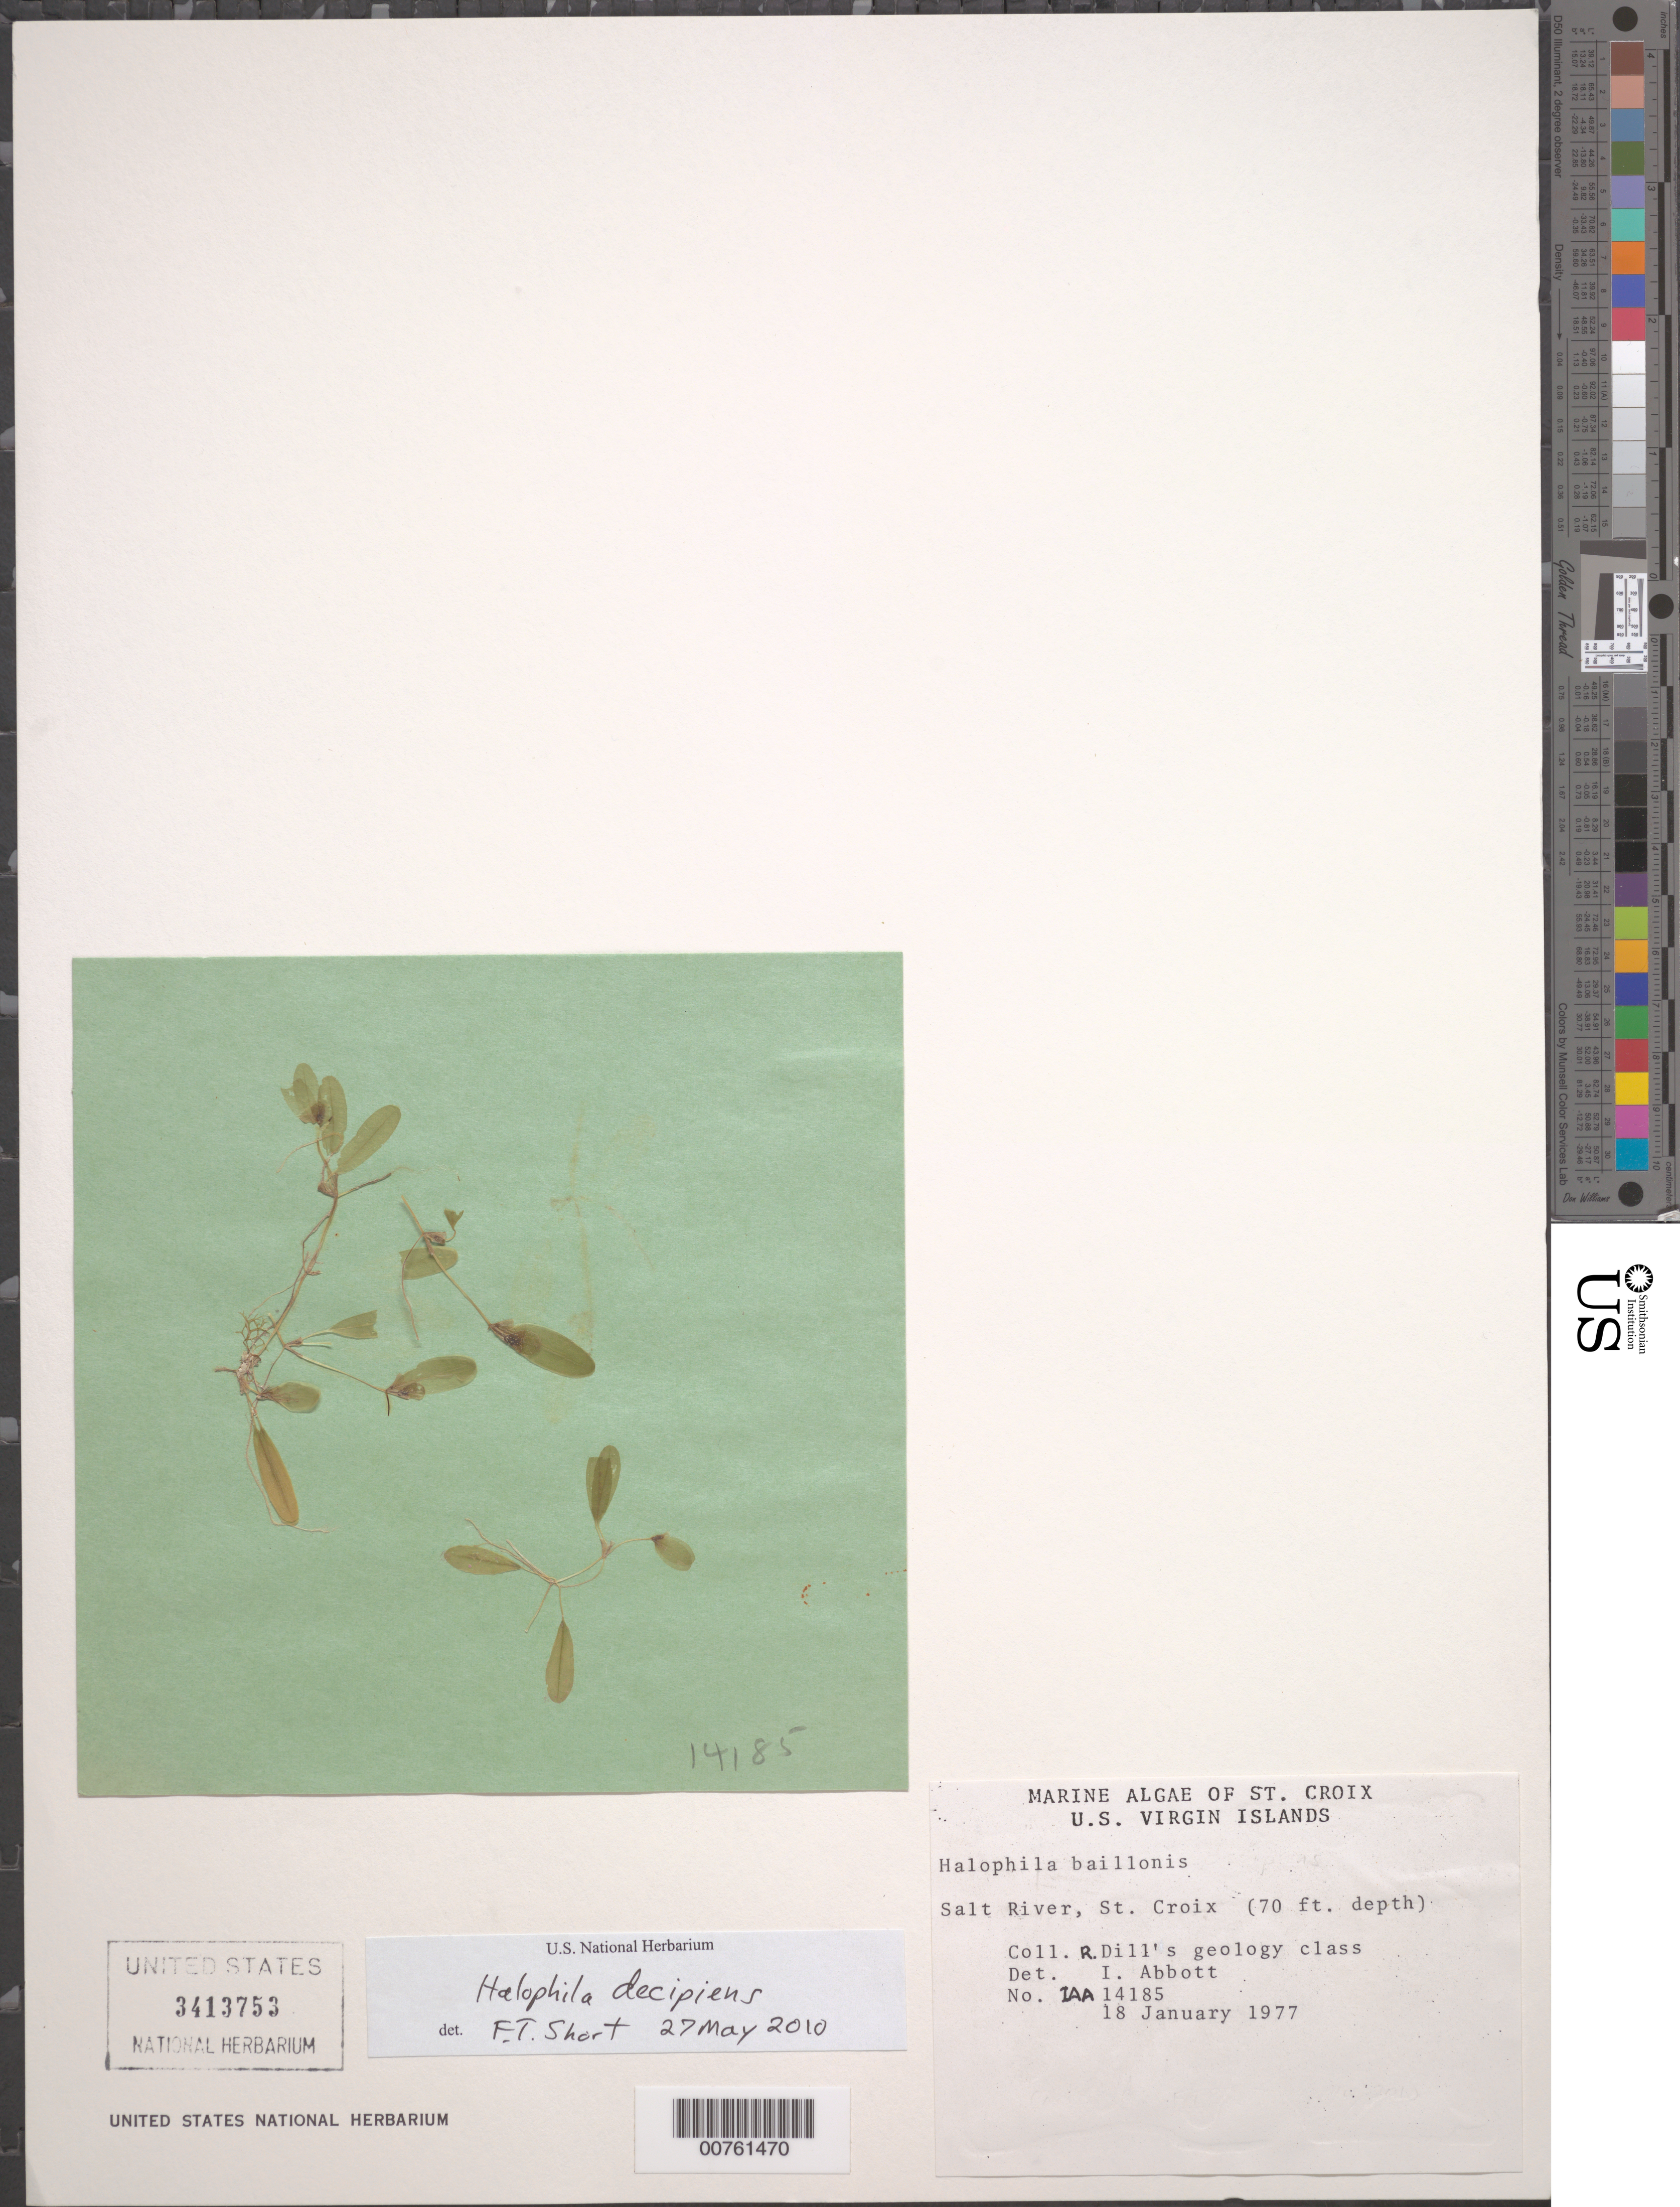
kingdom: Plantae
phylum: Tracheophyta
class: Liliopsida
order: Alismatales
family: Hydrocharitaceae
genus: Halophila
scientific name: Halophila decipiens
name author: Ostenf.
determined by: Short, F. T.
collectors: R. Dill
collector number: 14185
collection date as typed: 18 Jan 1977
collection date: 1977-01-18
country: U.S. Virgin Islands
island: St. Croix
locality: Salt River.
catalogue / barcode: US 3413753